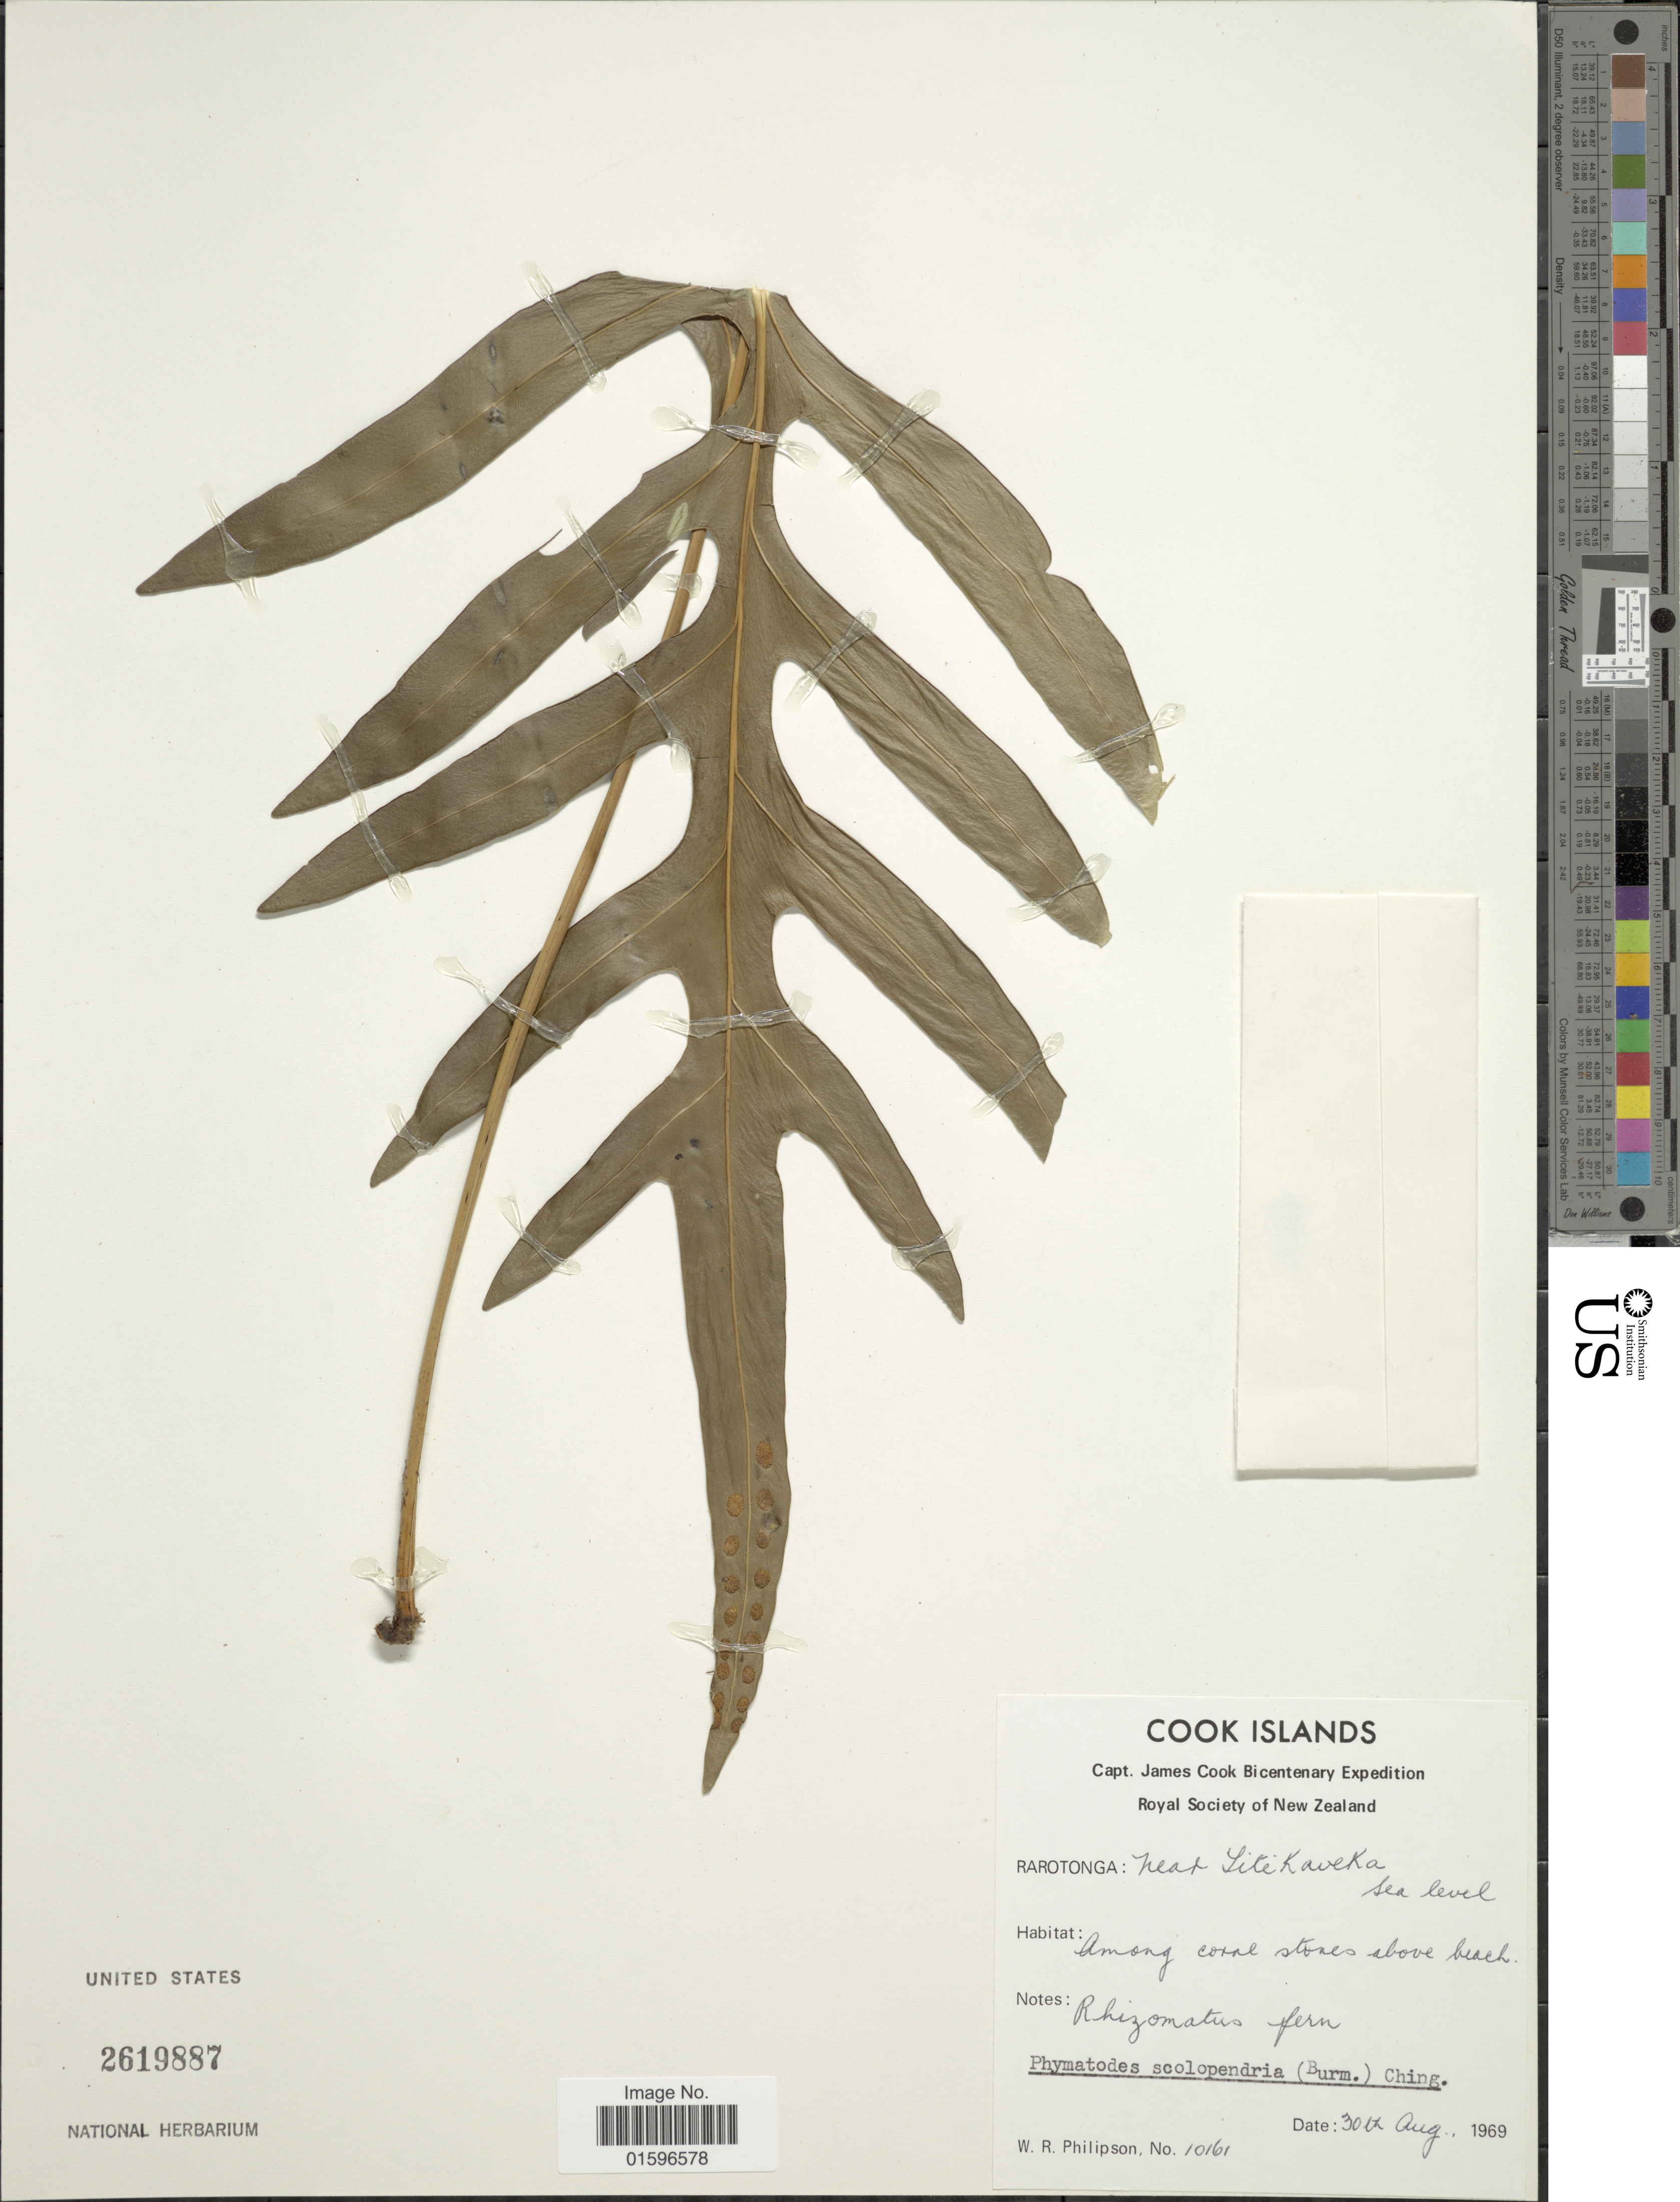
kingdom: Plantae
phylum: Tracheophyta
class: Polypodiopsida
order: Polypodiales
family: Polypodiaceae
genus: Polypodium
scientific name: Polypodium scolopendria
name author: Burm. f.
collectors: W. R. Philipson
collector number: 10161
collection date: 1969-08-30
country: Cook Islands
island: Rarotonga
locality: Rarotonga, near Litekaveka [interpreted]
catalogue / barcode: US 2619887